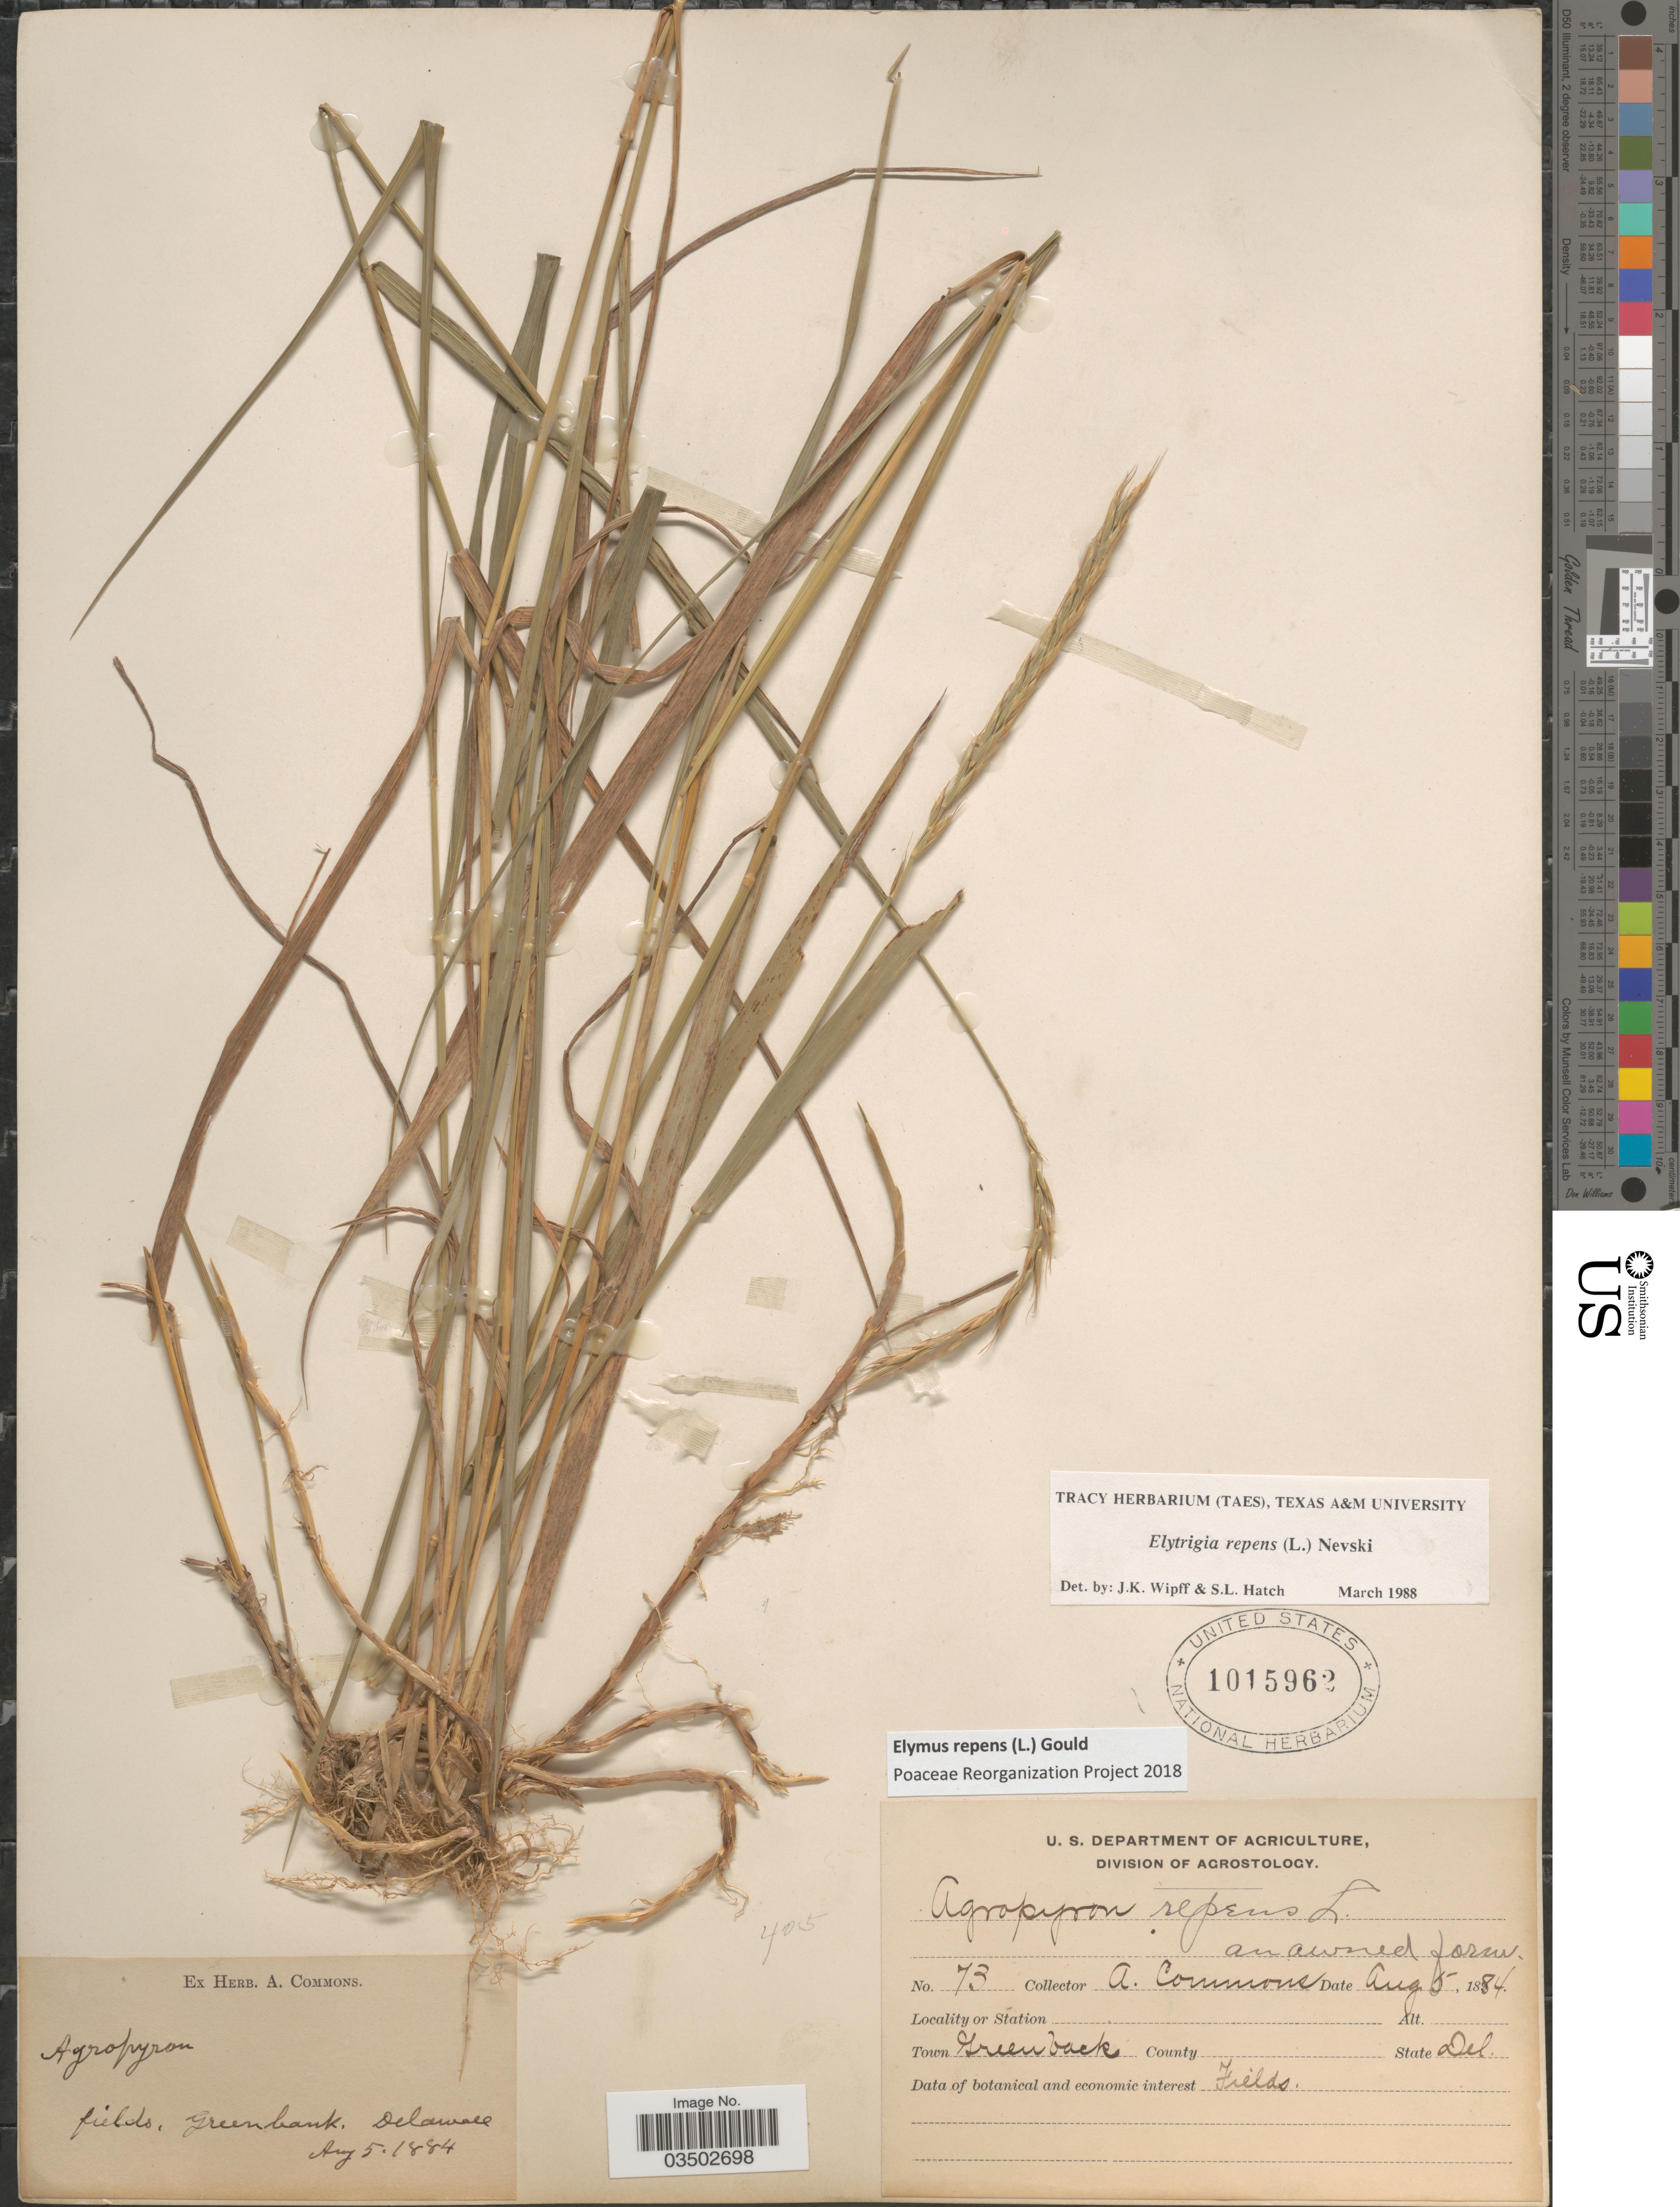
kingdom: Plantae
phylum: Tracheophyta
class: Liliopsida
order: Poales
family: Poaceae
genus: Elymus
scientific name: Elymus repens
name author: (L.) Gould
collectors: A. Commons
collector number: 73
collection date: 1884-08-05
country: United States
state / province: Delaware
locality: Town Greenbank.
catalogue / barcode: US 1015962